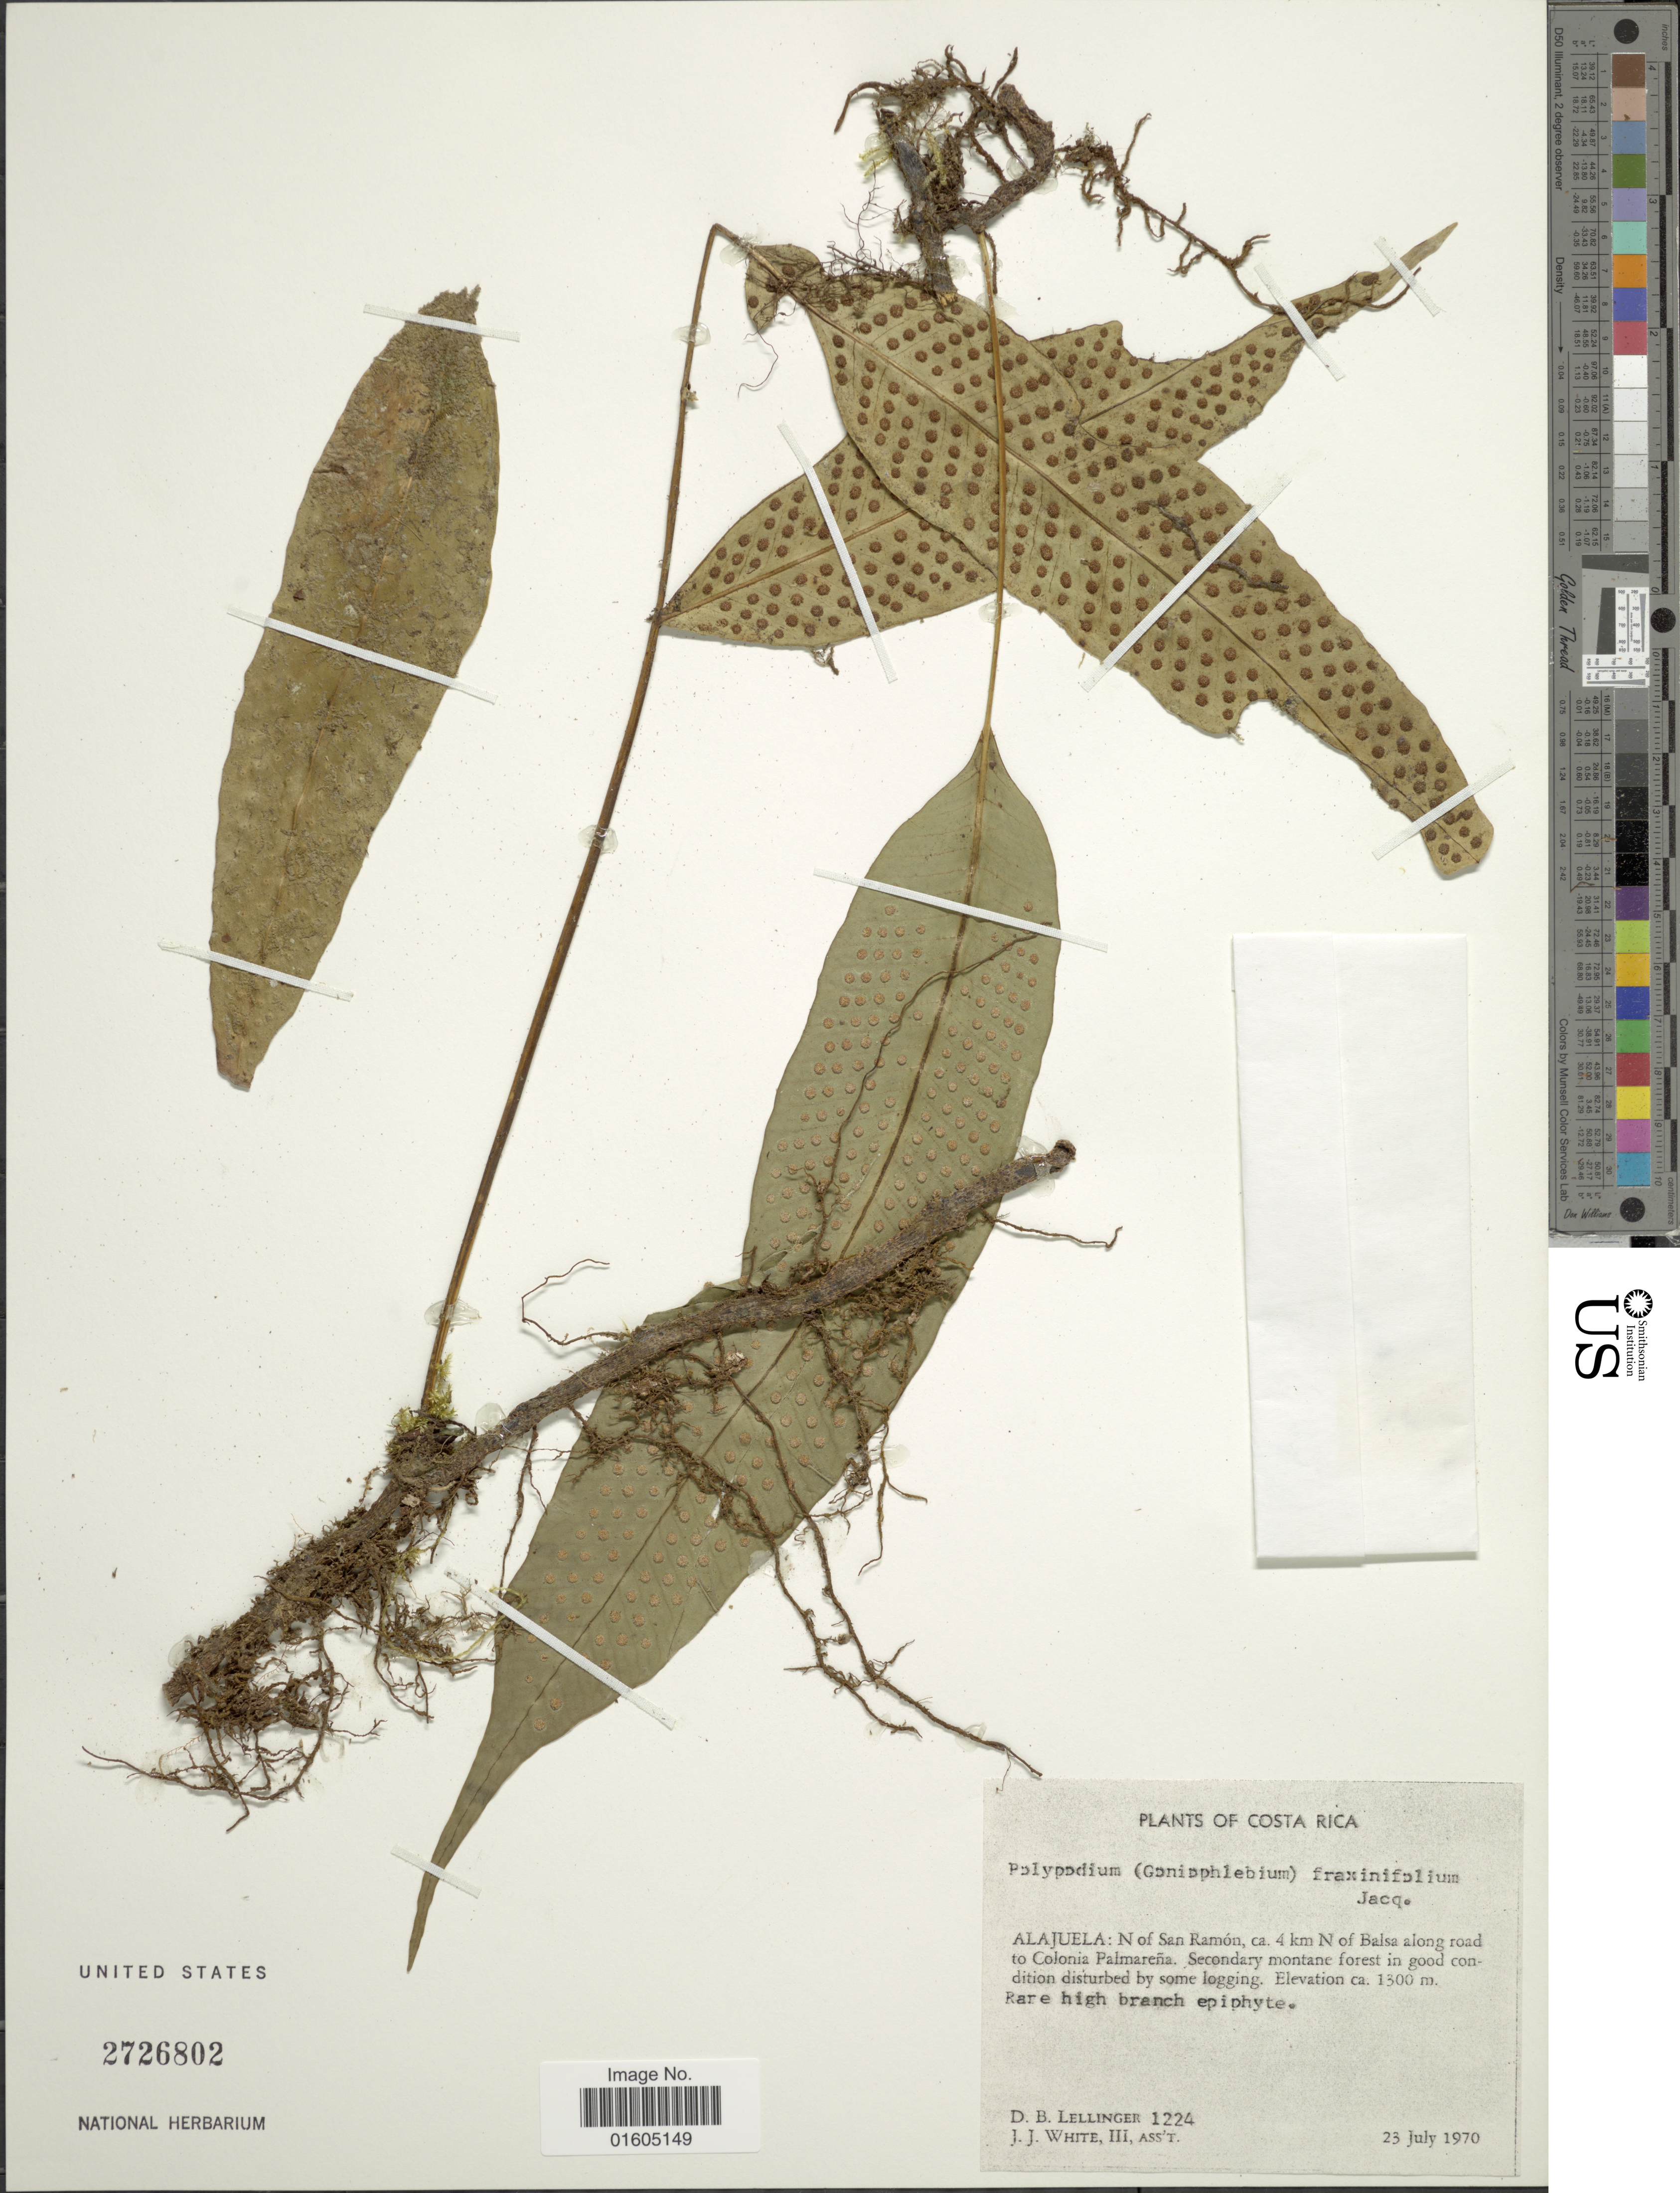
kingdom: Plantae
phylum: Tracheophyta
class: Polypodiopsida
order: Polypodiales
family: Polypodiaceae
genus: Serpocaulon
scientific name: Serpocaulon fraxinifolium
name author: (Jacq.) A.R. Sm.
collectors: D. B. Lellinger & J. J. White III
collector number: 1224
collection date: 1970-07-23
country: Costa Rica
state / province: Alajuela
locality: Costa Rica. Alajuela: N of San Ramon, ca. 4 km N of Balsa along road to Colonia Palmarña. Secondary montane forest in good condition disturbed by some logging.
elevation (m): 1300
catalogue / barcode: US 2726802